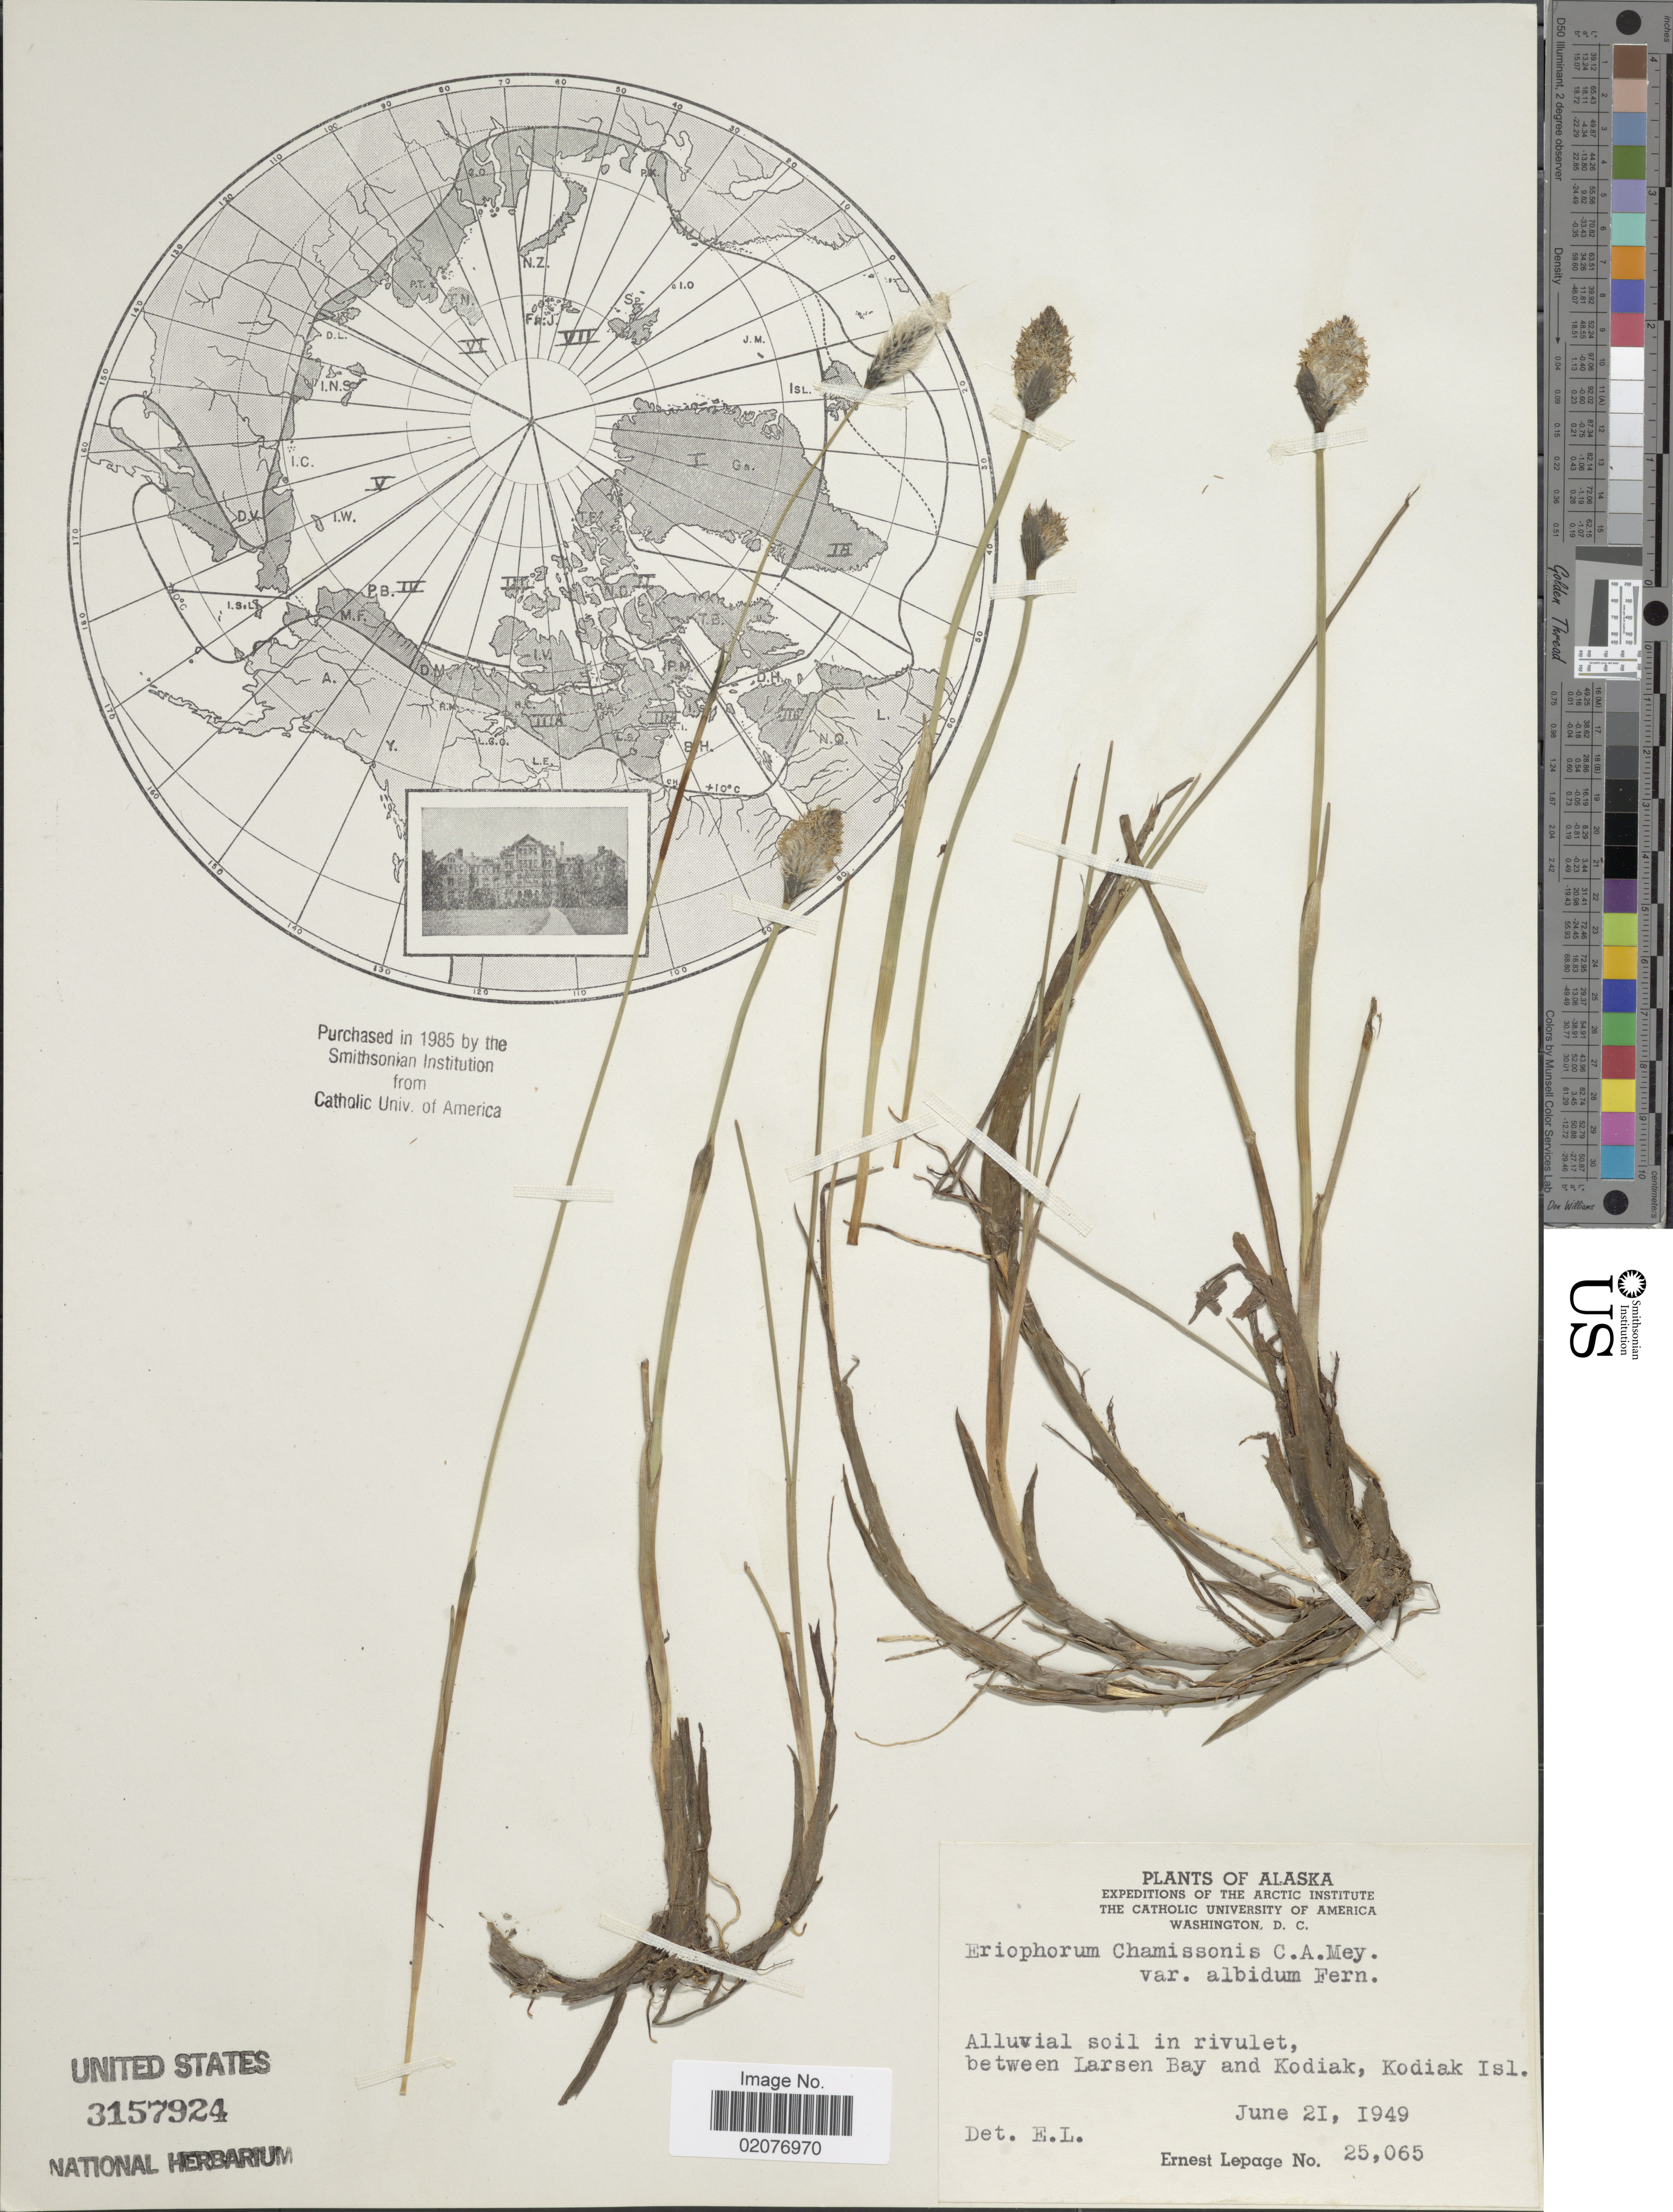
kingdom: Plantae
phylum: Tracheophyta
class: Liliopsida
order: Poales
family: Cyperaceae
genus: Eriophorum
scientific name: Eriophorum chamissonis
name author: C.A. Mey.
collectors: E. Lepage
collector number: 25065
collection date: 1949-06-21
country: United States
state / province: Alaska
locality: Alluvial soil in rivulet, between Larsen Bay and Kodiak, Kodiak Isl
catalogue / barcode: US 3157924